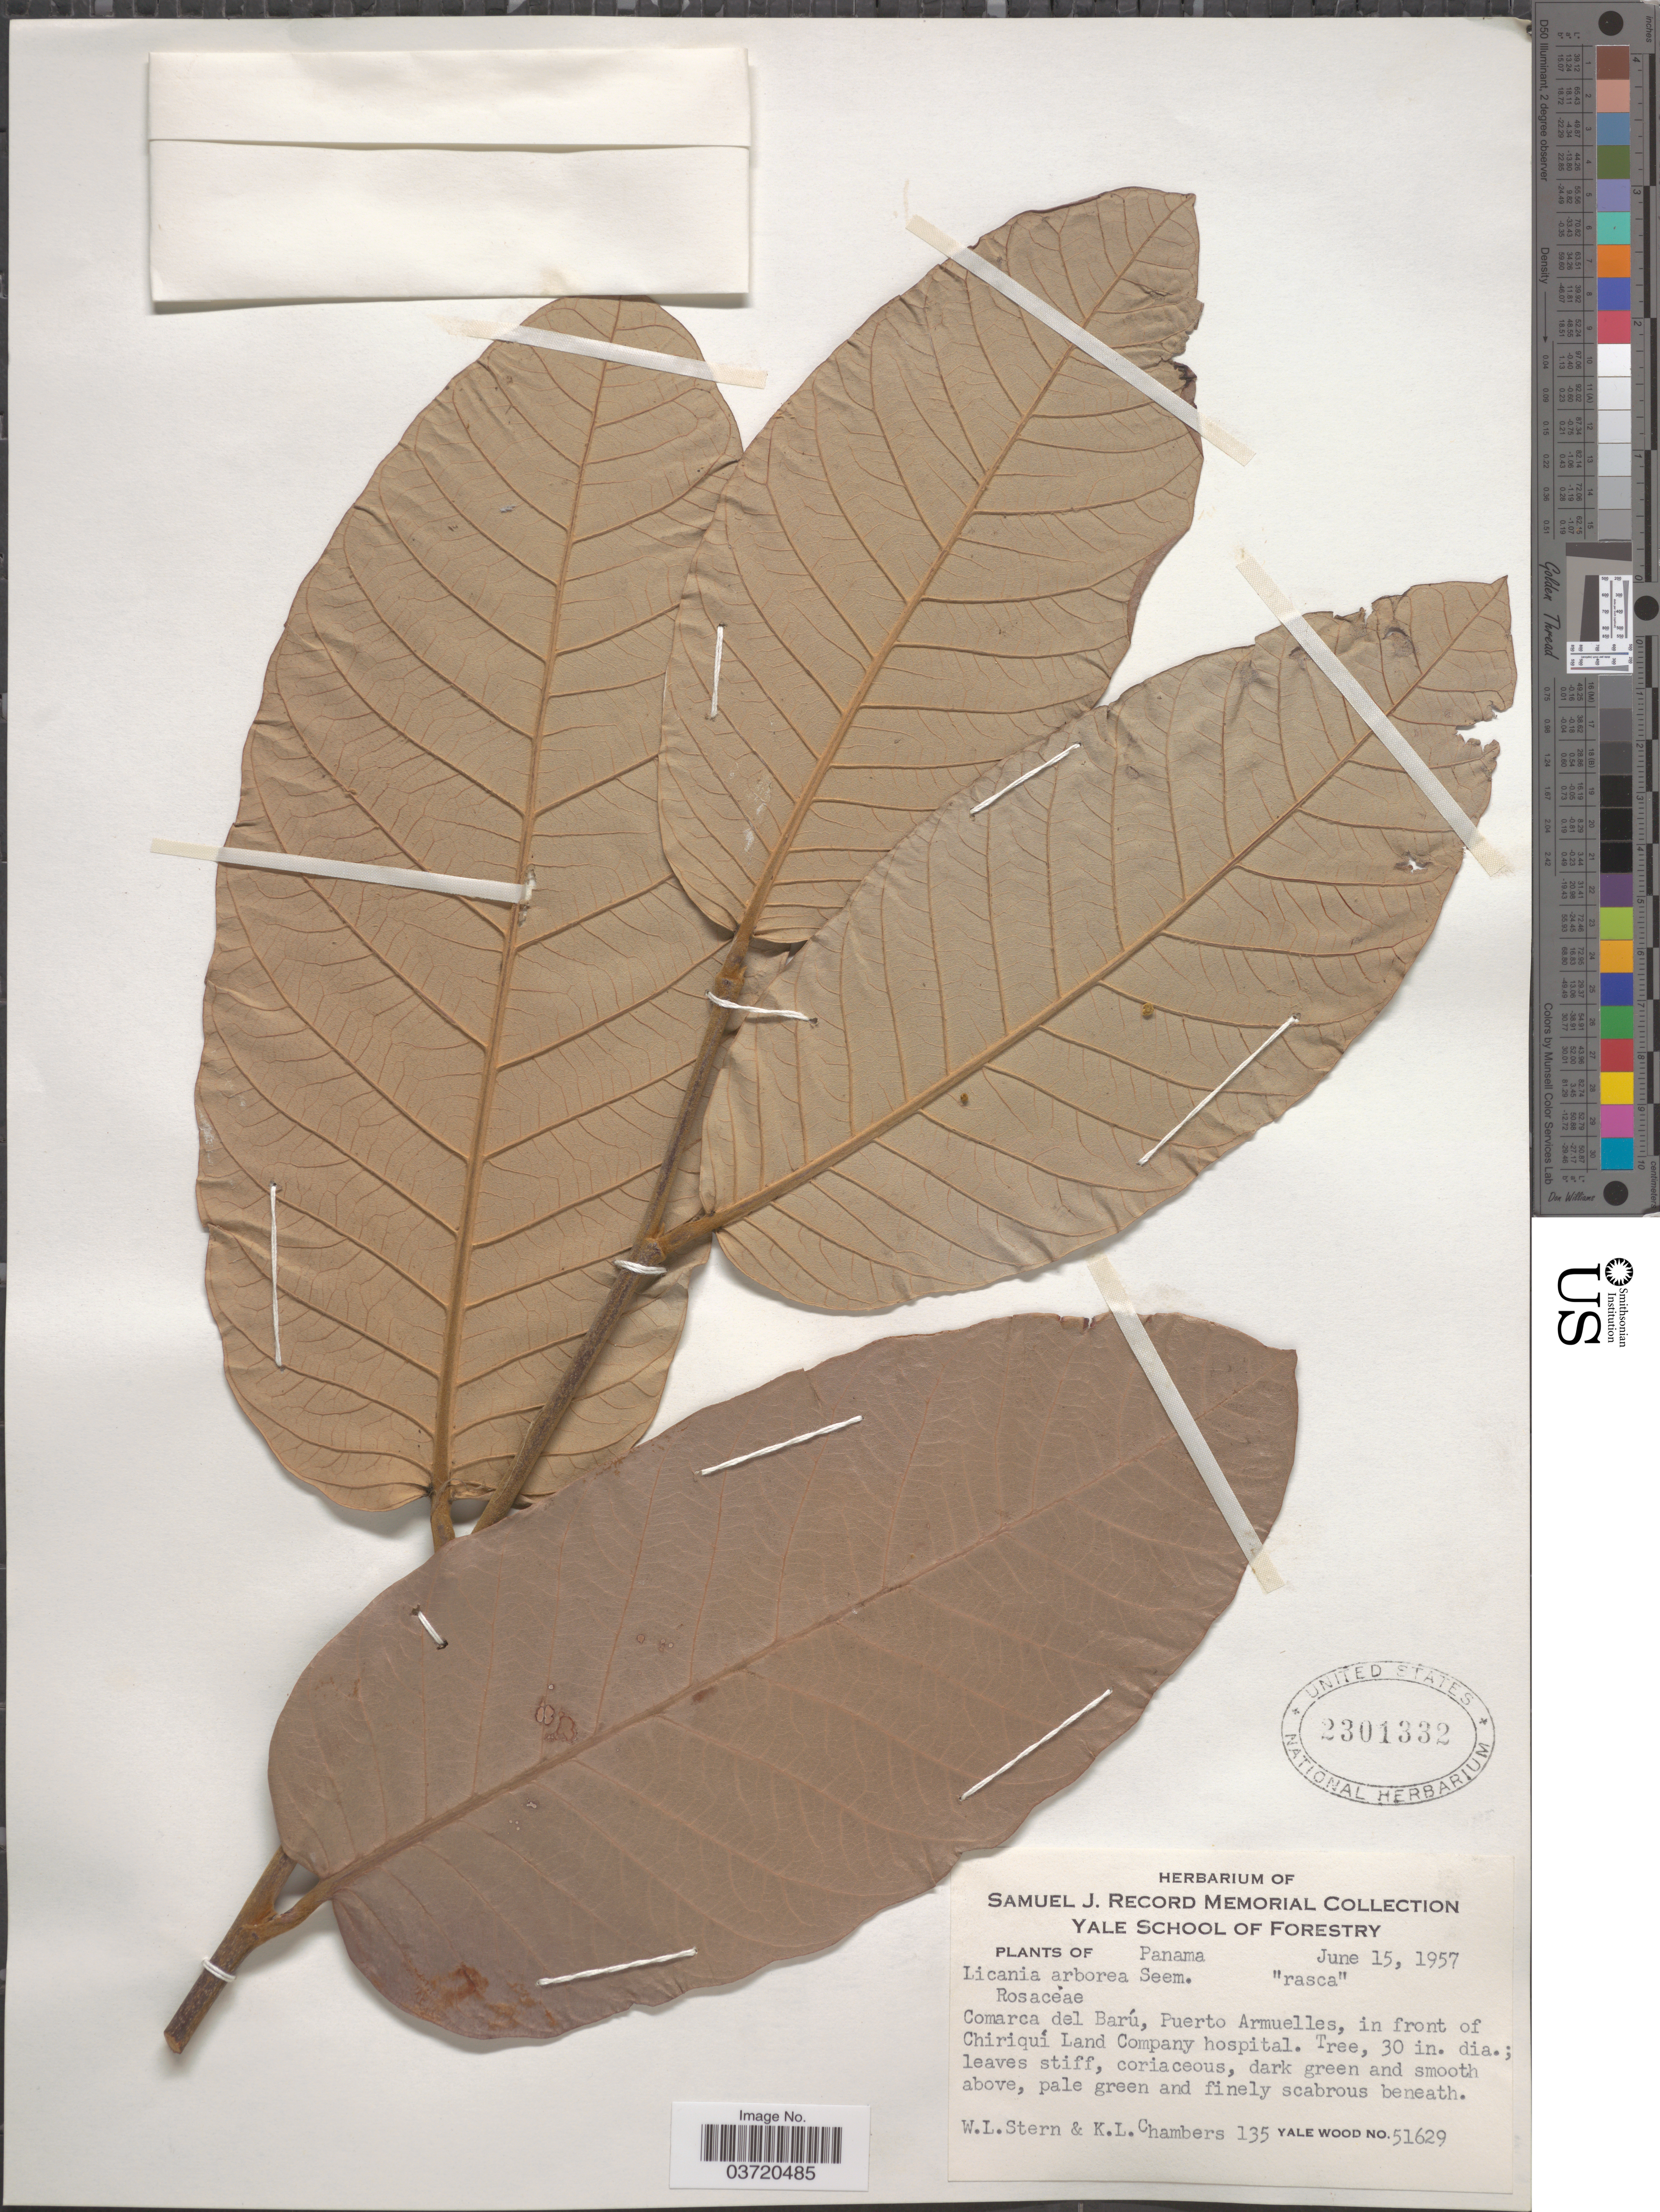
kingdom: Plantae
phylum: Tracheophyta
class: Magnoliopsida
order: Malpighiales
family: Chrysobalanaceae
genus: Microdesmia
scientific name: Microdesmia arborea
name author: (Seem.) Sothers & Prance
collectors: W. L. Stern & K. Chambers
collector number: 135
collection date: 1957-06-15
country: Panama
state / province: Chiriqui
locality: Comarca del Barú, Puerto Armuelles, in front of Chiriquí Land Company hospital.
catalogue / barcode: US 2301332